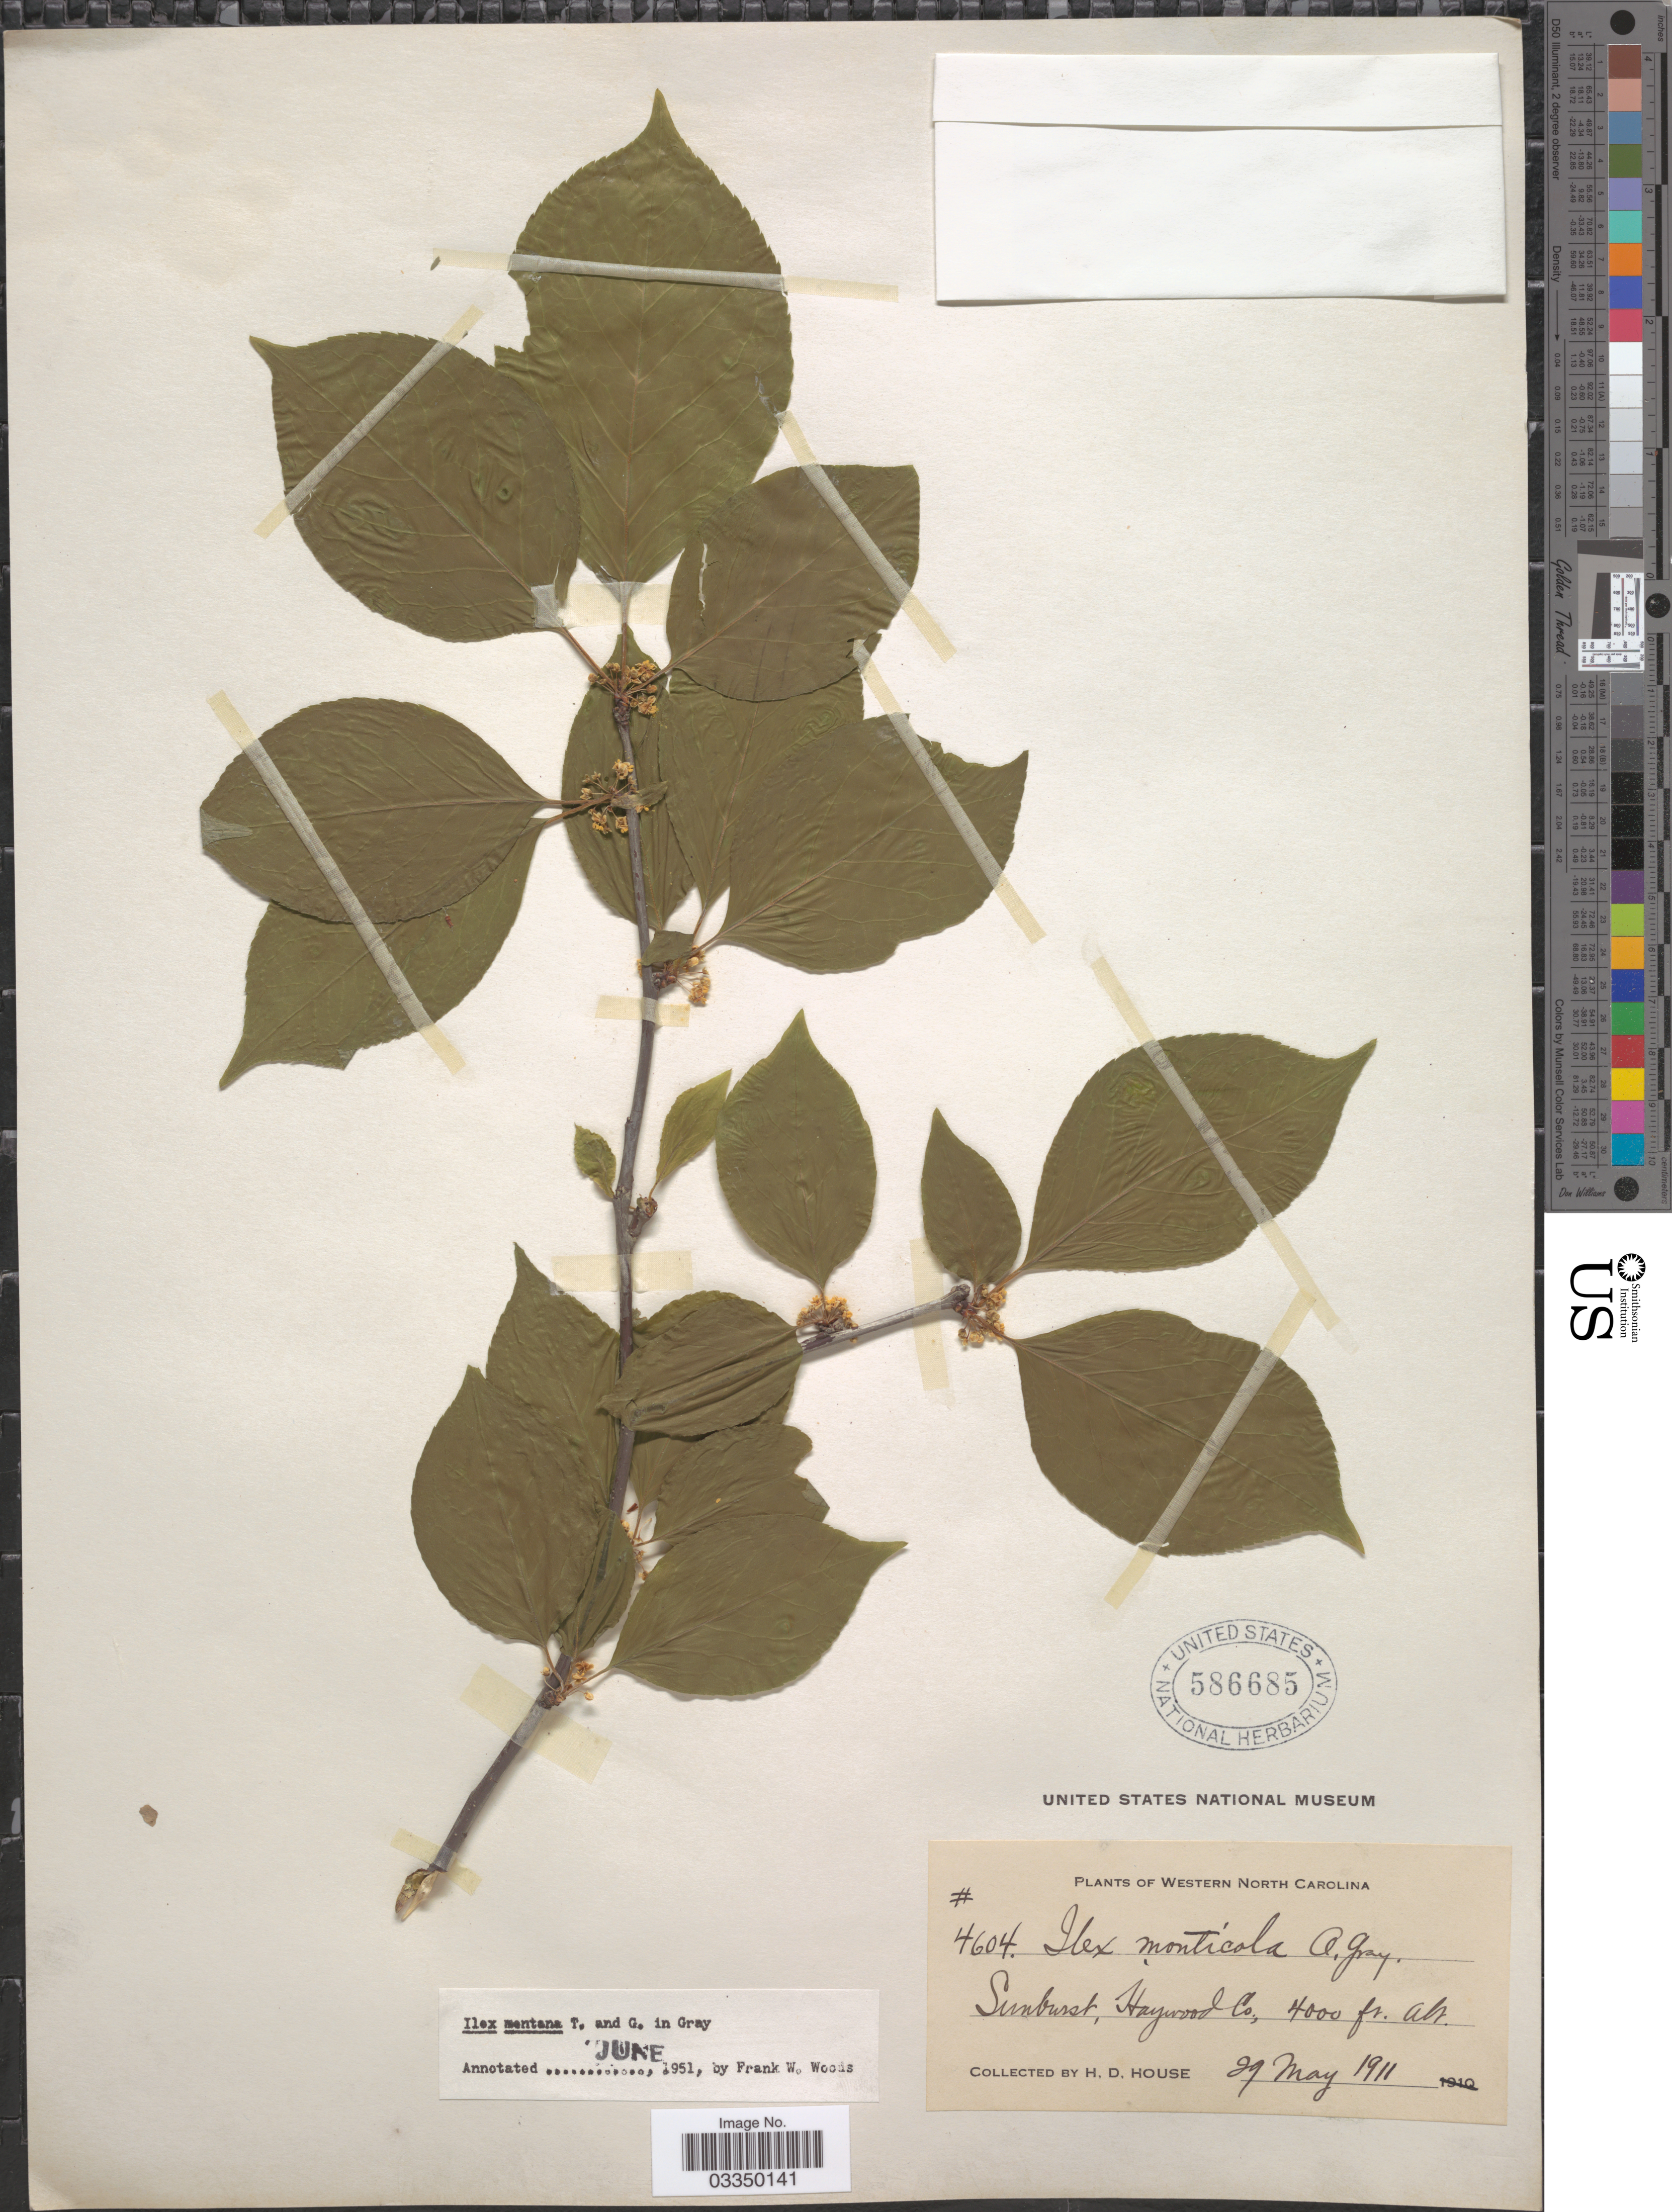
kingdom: Plantae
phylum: Tracheophyta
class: Magnoliopsida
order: Aquifoliales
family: Aquifoliaceae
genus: Ilex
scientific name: Ilex montana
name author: Torr. & A. Gray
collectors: H. D. House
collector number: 4604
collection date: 1911-05-29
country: United States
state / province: North Carolina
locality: Western North Carolina. Sunburst, Haywood Co.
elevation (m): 1219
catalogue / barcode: US 586685